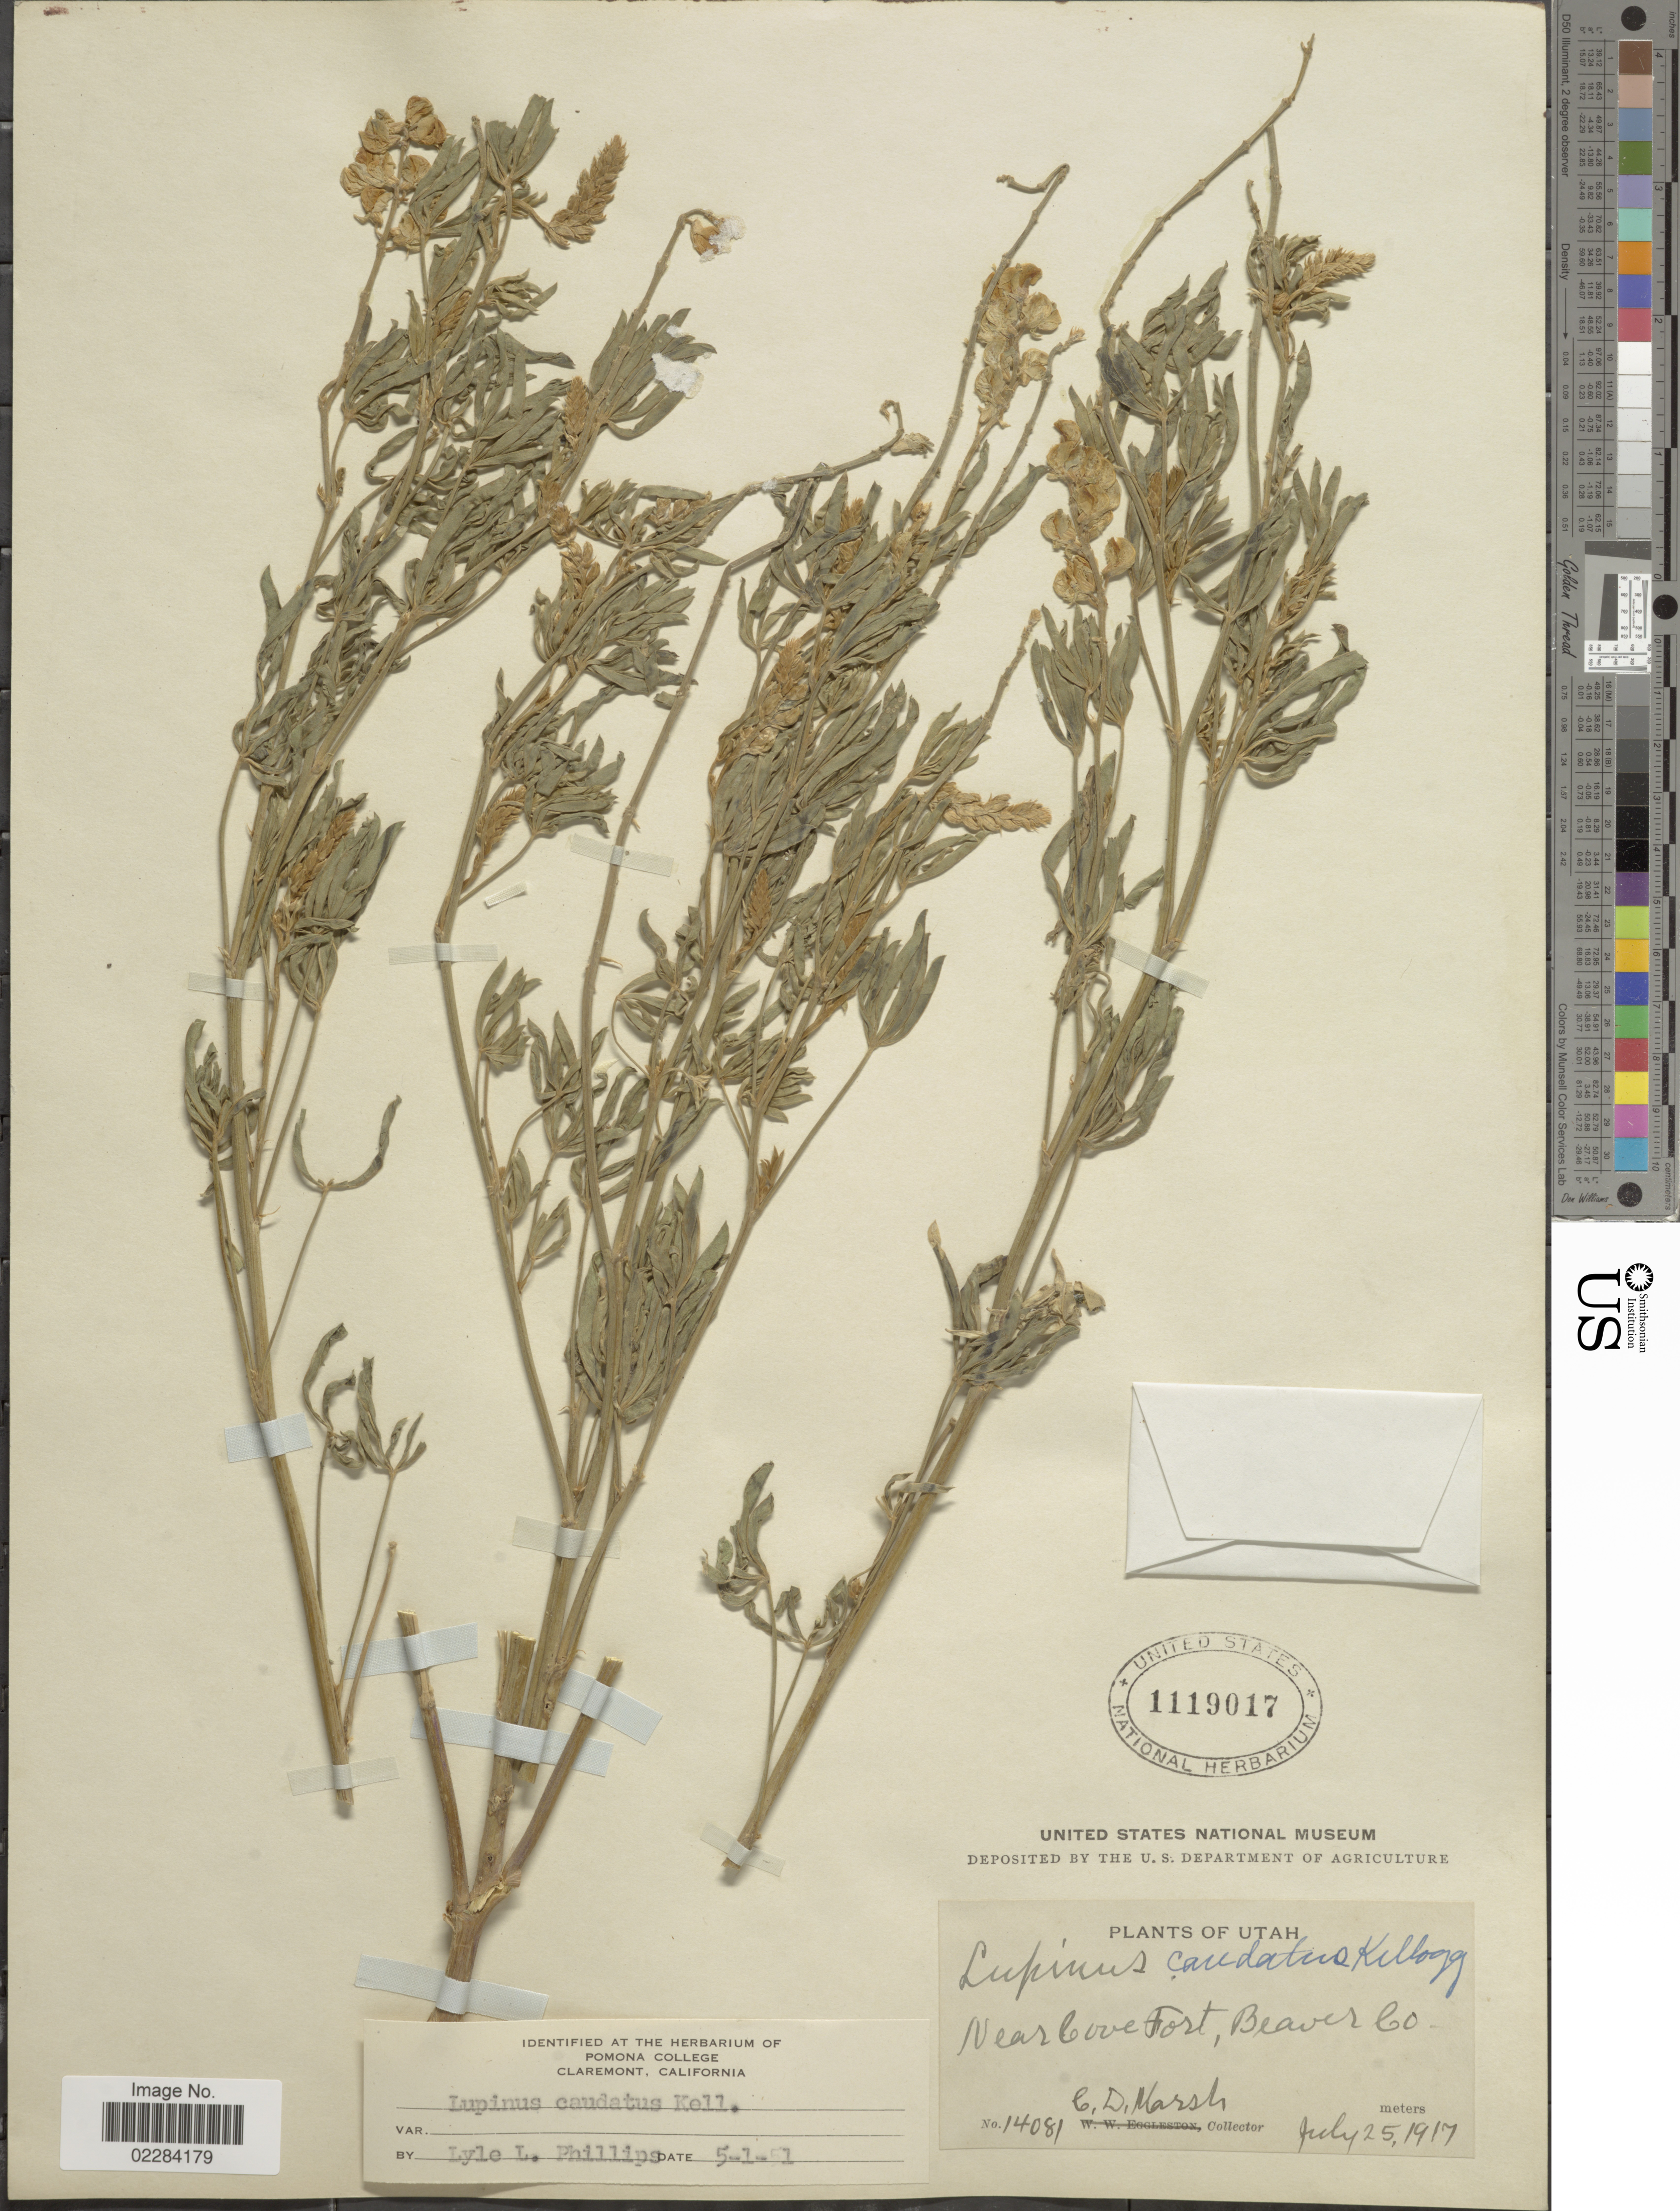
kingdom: Plantae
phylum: Tracheophyta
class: Magnoliopsida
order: Fabales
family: Fabaceae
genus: Lupinus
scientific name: Lupinus caudatus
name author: Kellogg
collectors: C. D. Marsh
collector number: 14081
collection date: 1917-07-25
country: United States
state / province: Utah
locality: Near Cove Fort, Beavar Co.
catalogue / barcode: US 1119017